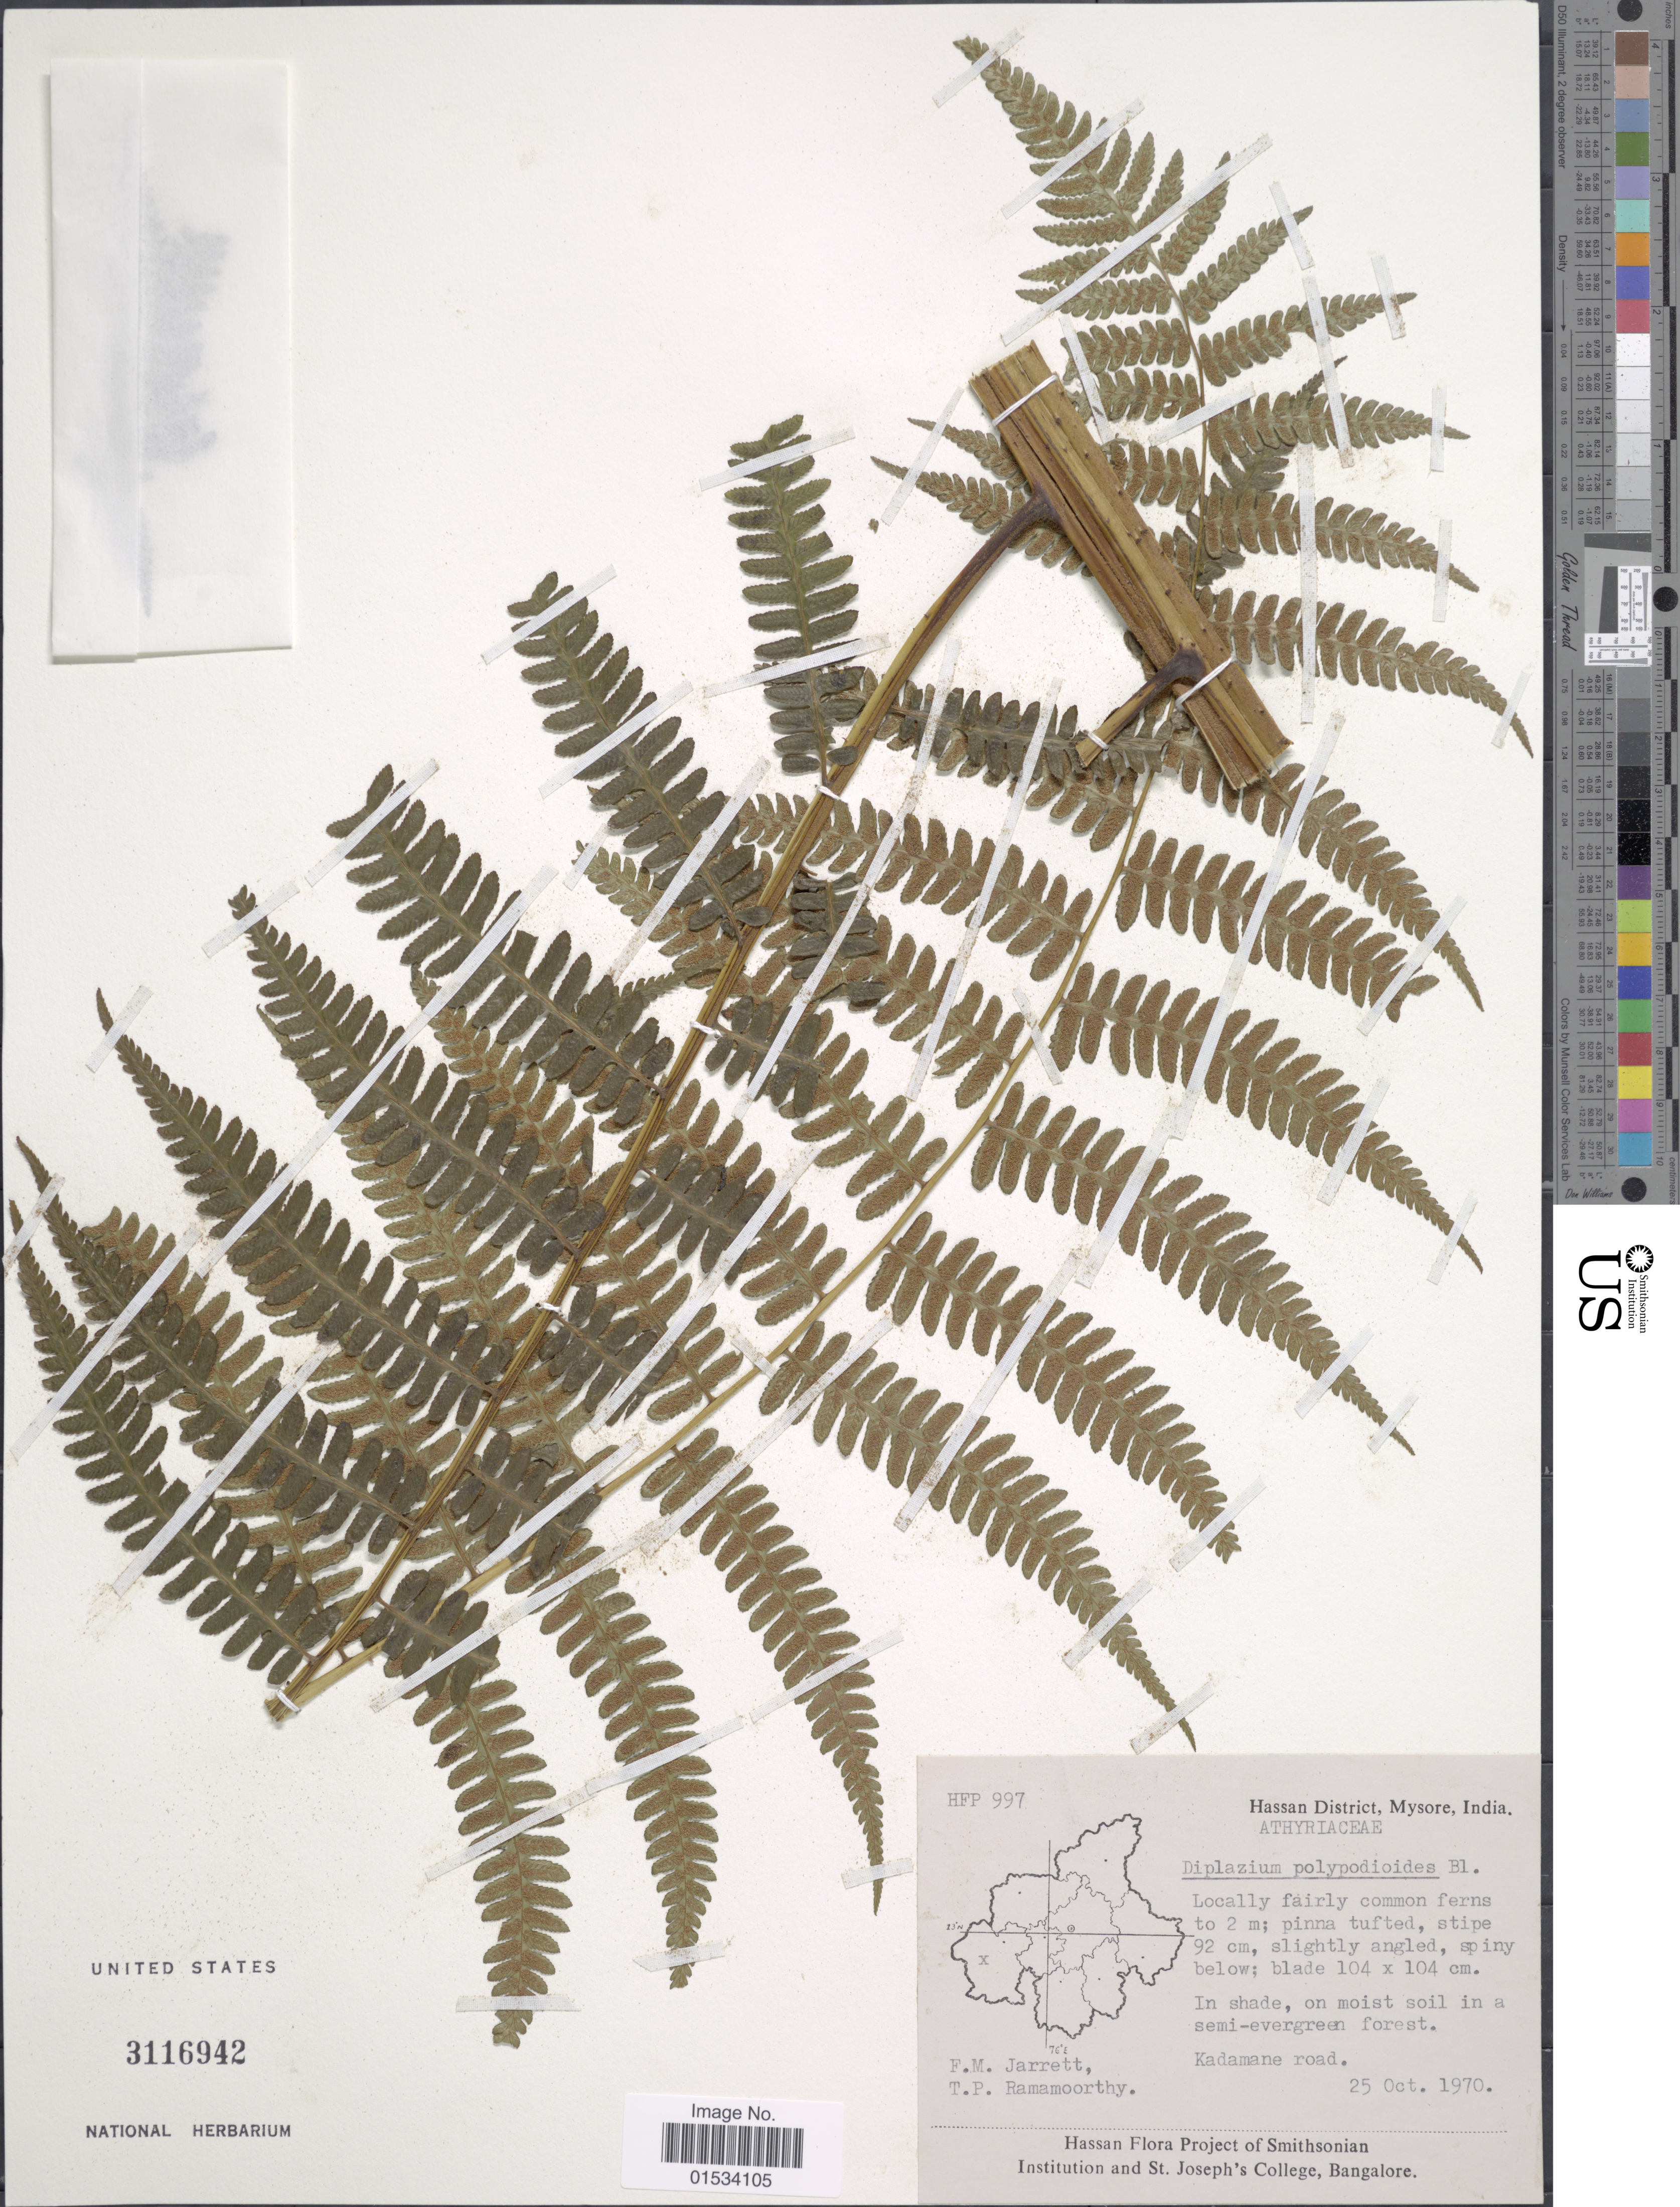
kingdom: Plantae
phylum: Tracheophyta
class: Polypodiopsida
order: Polypodiales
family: Athyriaceae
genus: Diplazium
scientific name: Diplazium polypodioides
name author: Blume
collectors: F. M. Jarrett & T. P. Ramamoorthy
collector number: HFP 997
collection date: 1970-10-25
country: India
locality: Hassan District, Mysore, India, Kadamane road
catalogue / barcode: US 3116942